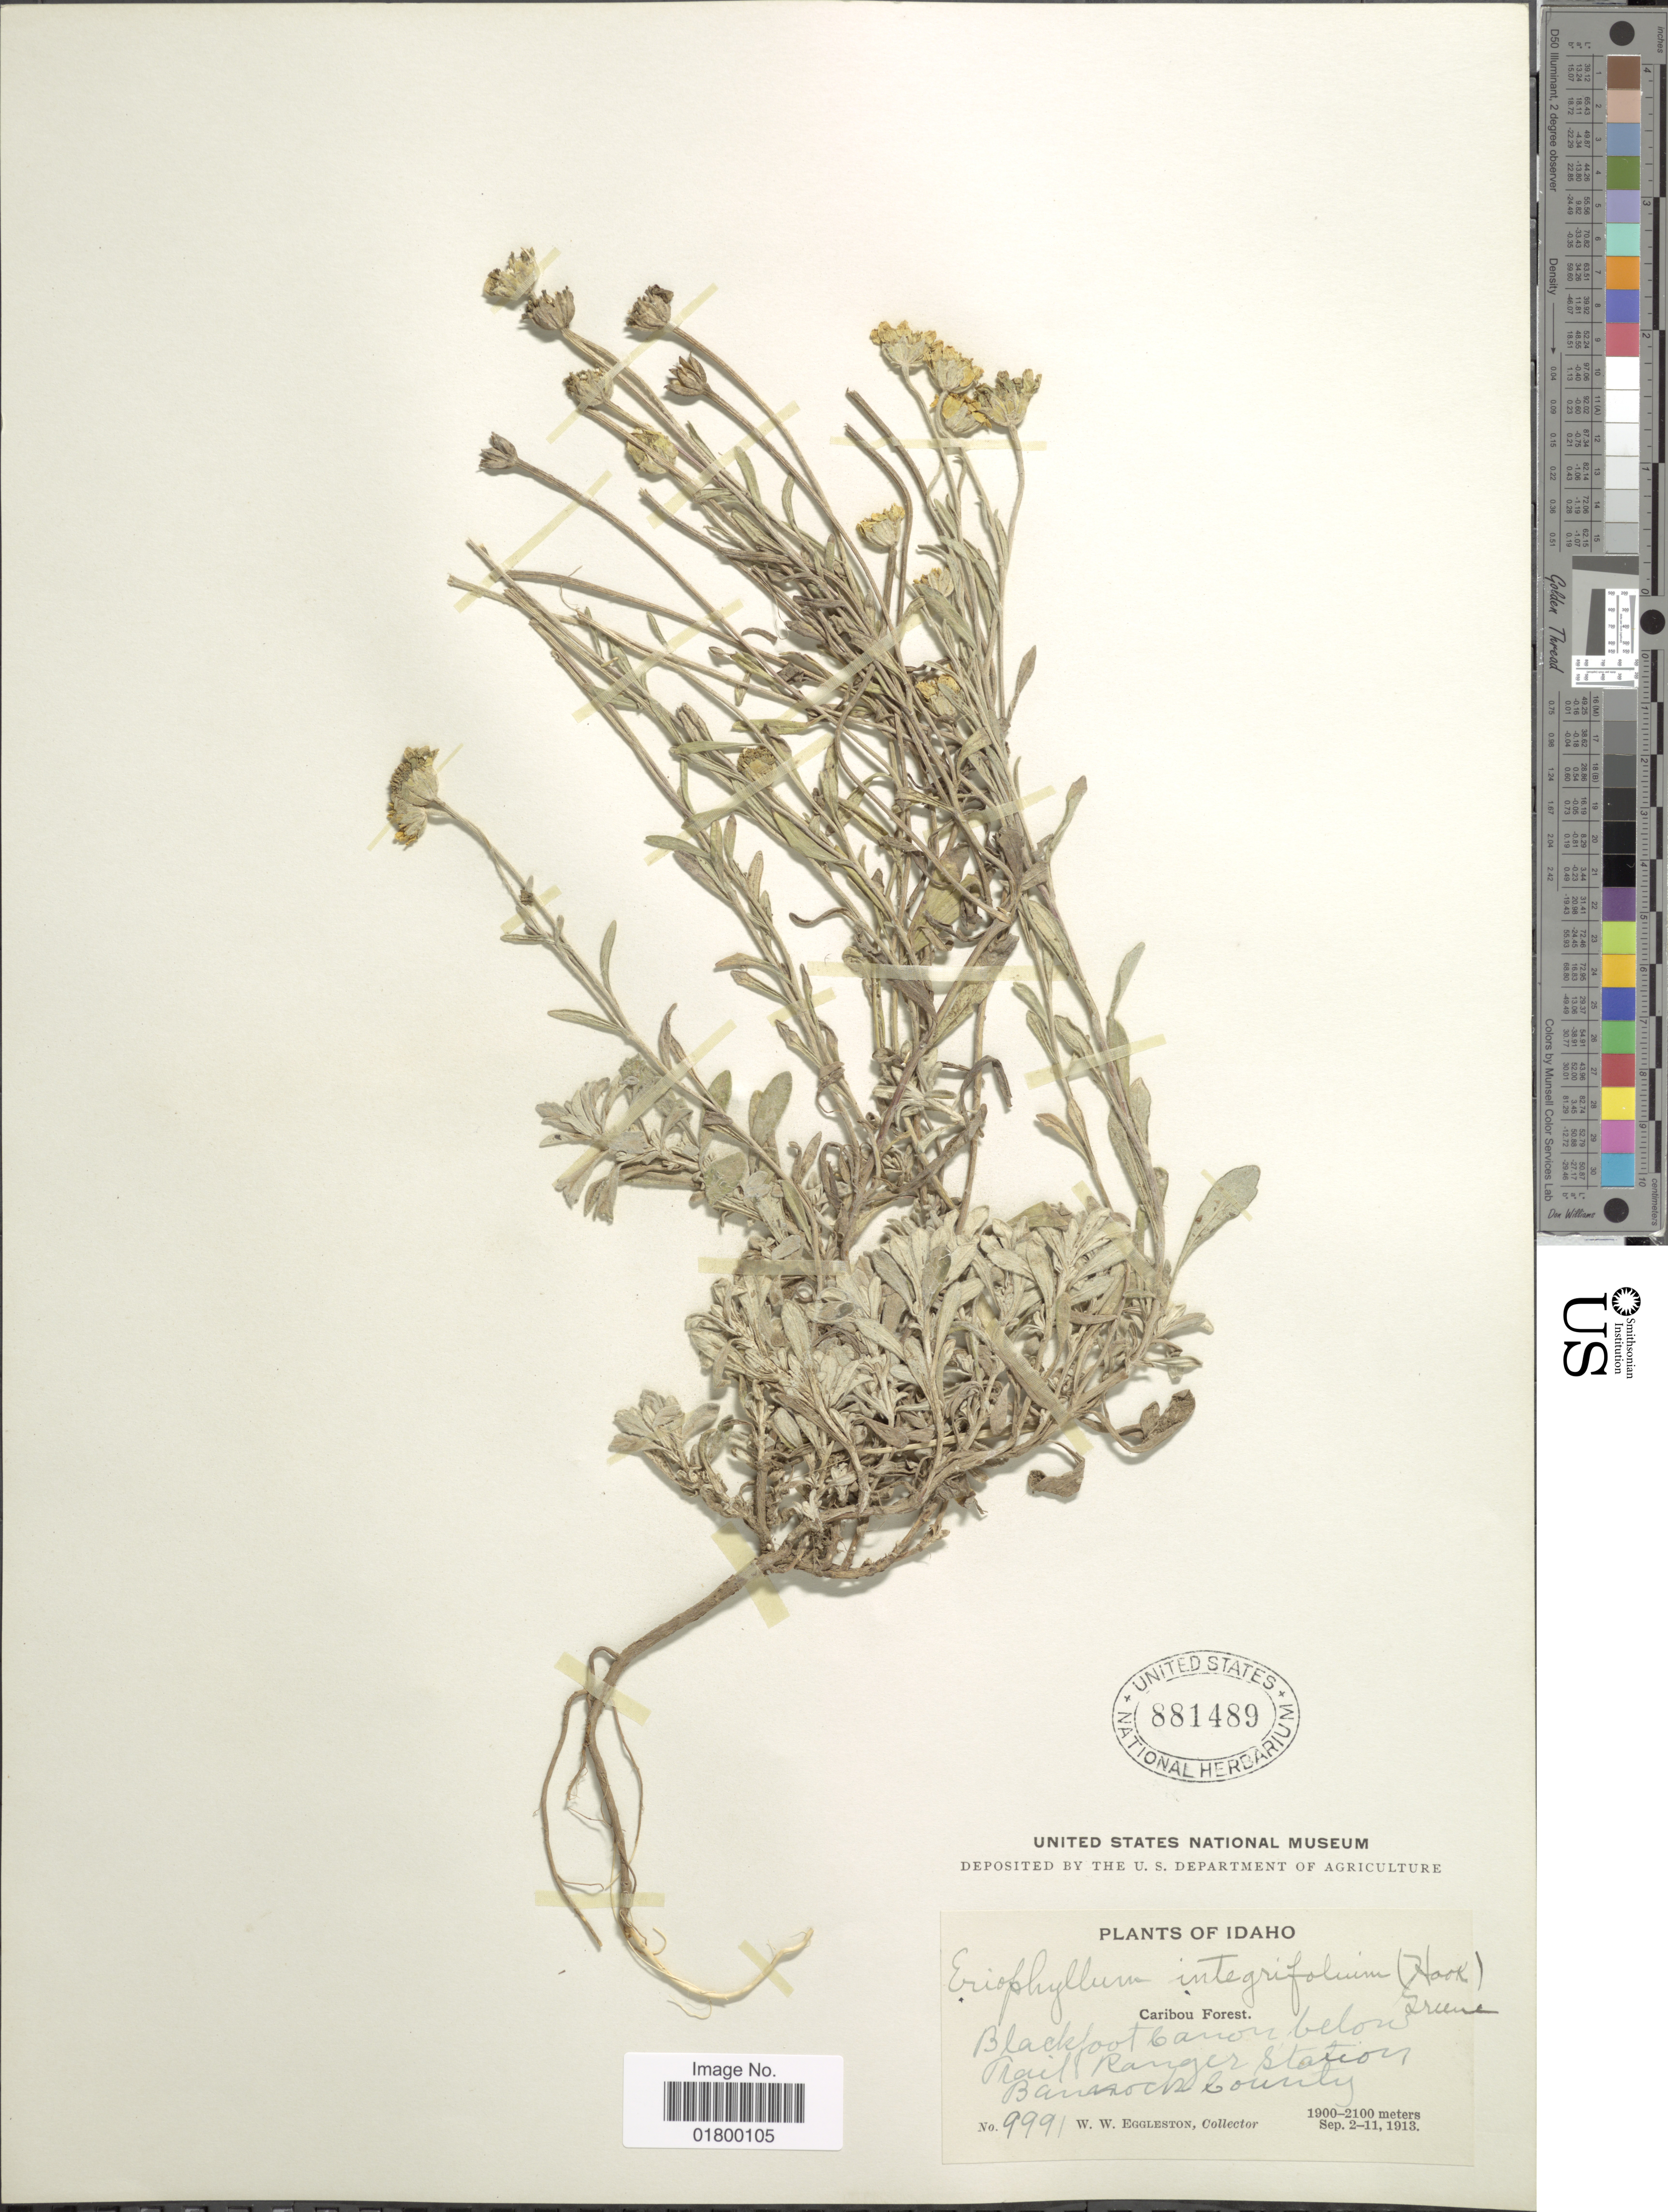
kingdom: Plantae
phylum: Tracheophyta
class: Magnoliopsida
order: Asterales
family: Asteraceae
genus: Eriophyllum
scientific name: Eriophyllum integrifolium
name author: (Hook.) Greene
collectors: W. W. Eggleston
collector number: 9991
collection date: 1913-09-02/1913-09-11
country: United States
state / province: Idaho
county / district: Bannock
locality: Caribou Forest, Blackfoot Canon below Trail Ranger Station, Bannock County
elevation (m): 1900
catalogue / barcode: US 881489